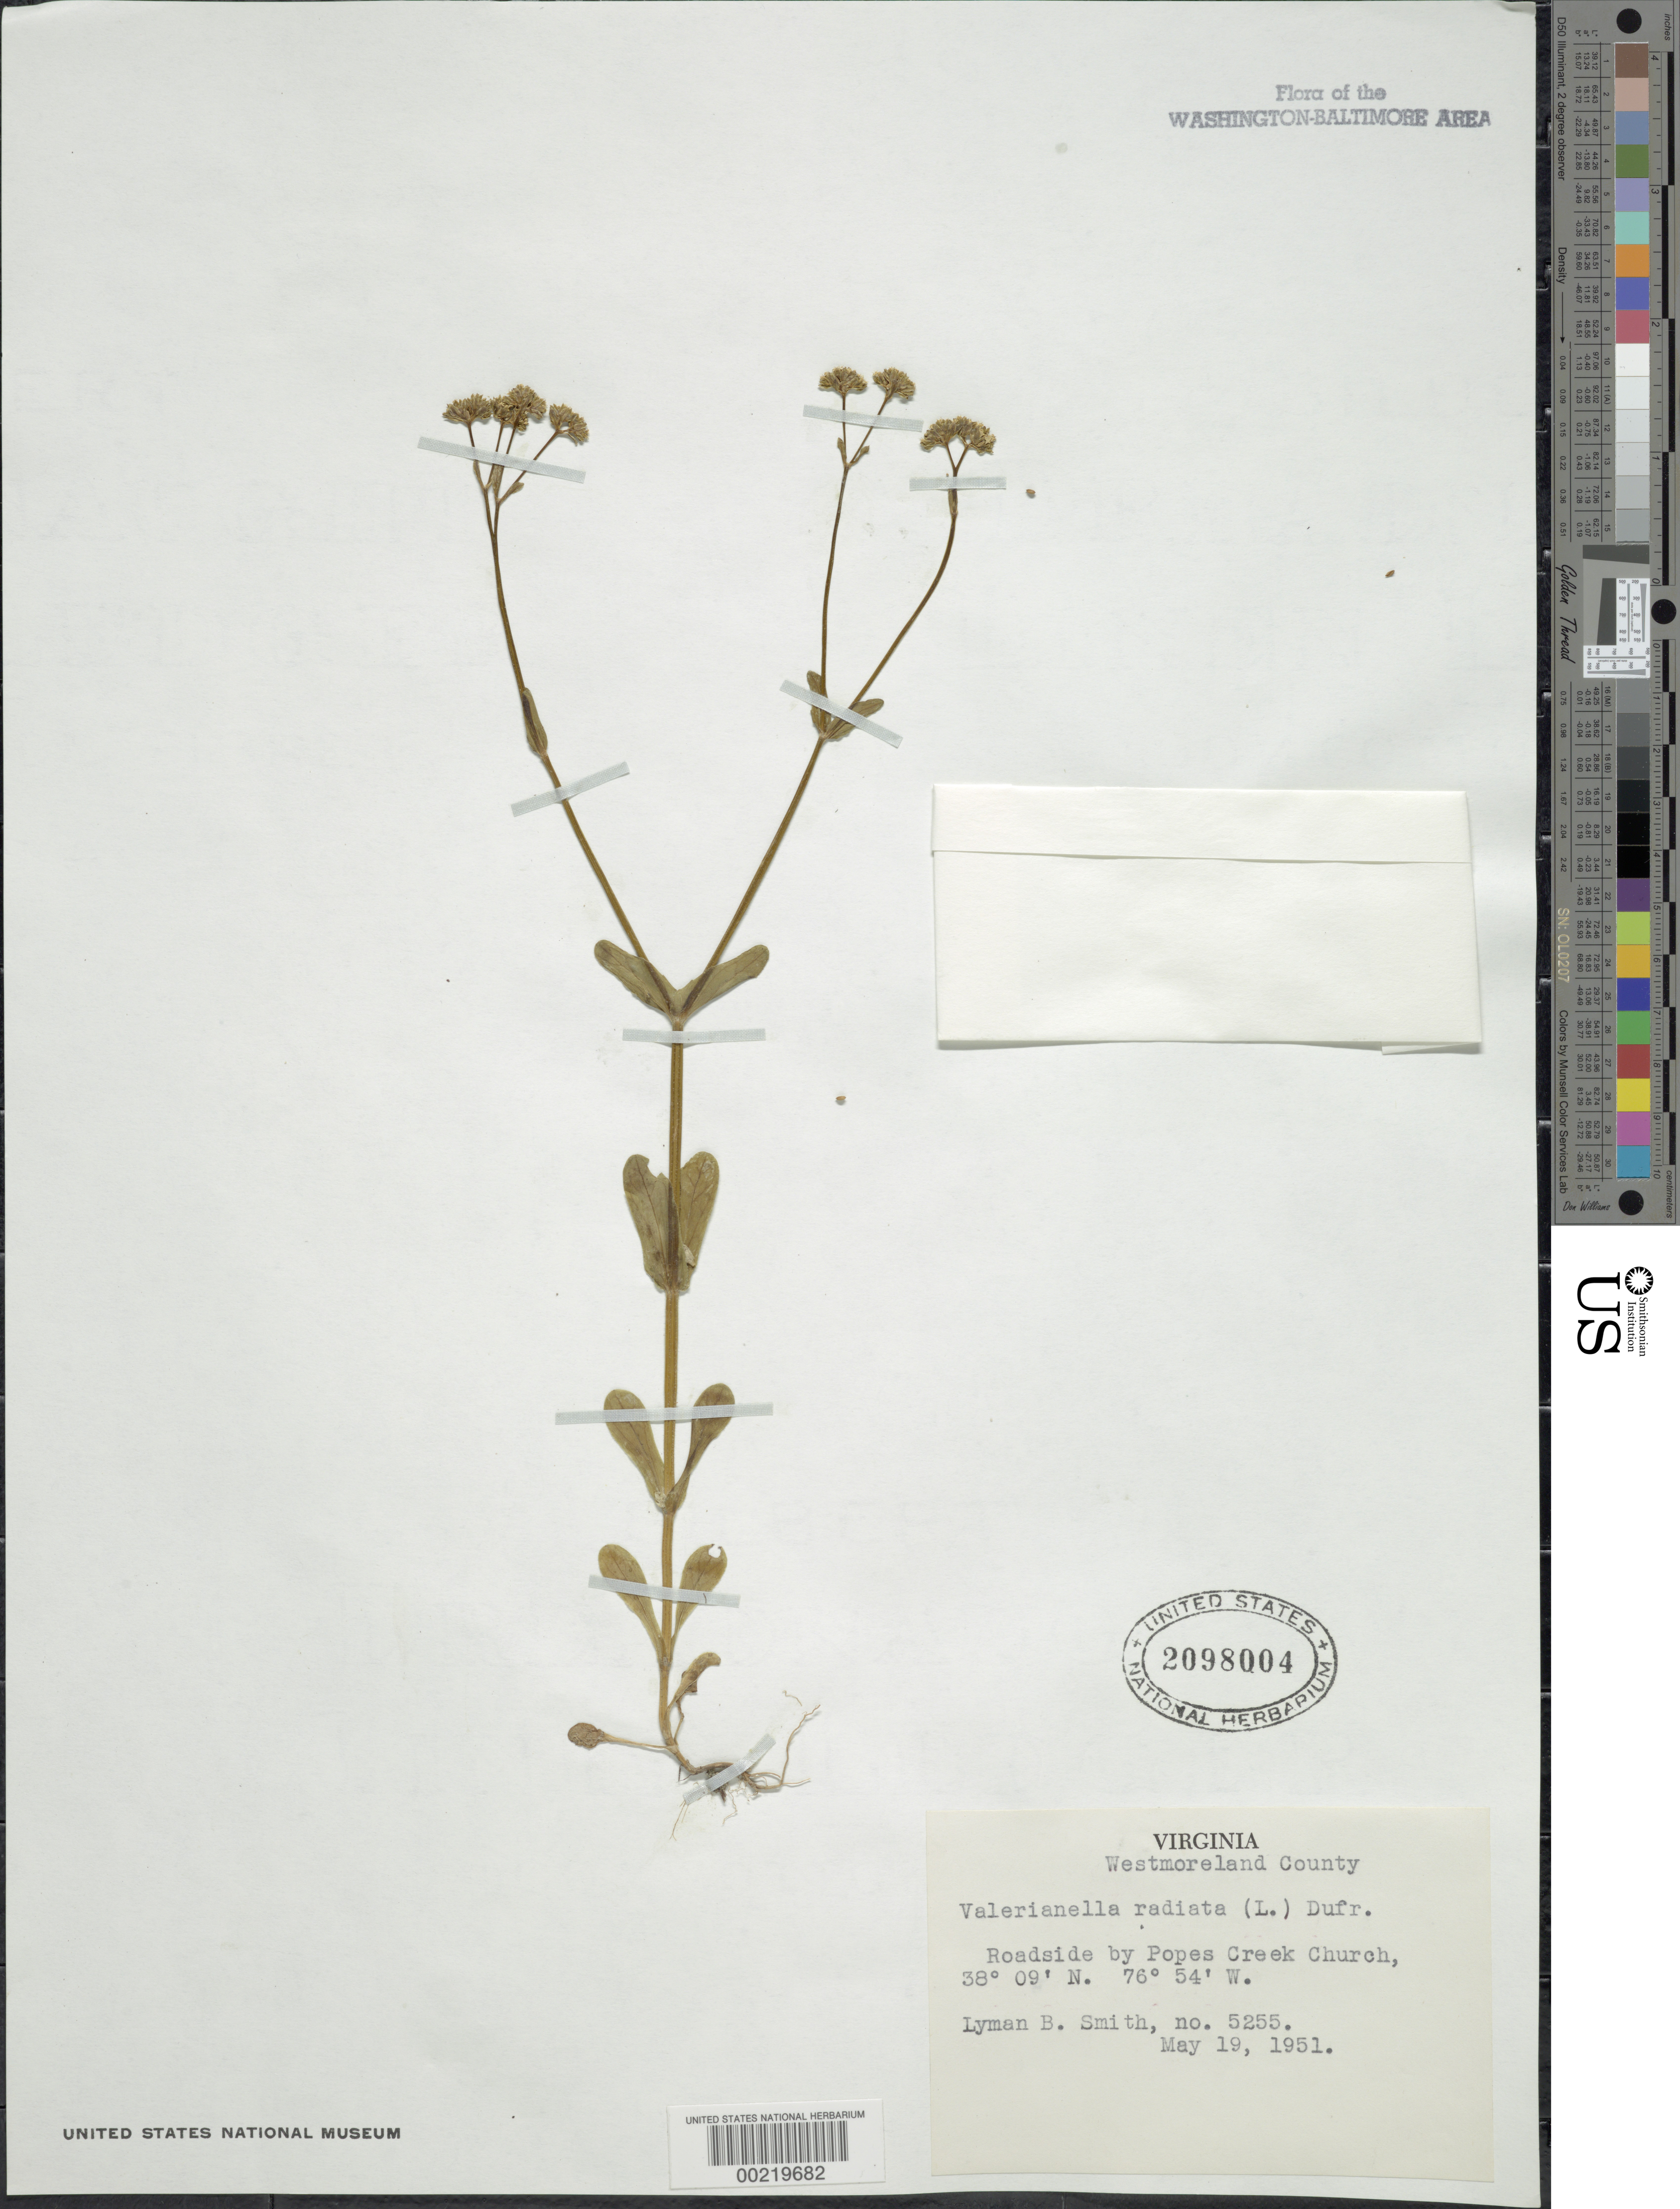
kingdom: Plantae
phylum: Tracheophyta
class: Magnoliopsida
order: Dipsacales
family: Caprifoliaceae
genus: Valerianella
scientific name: Valerianella radiata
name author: (L.) Dufr.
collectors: L. Smith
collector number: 5255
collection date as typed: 19 May 1951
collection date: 1951-05-19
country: United States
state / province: Virginia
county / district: Westmoreland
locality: Popes Creek Church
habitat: Roadside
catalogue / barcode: US 2098004